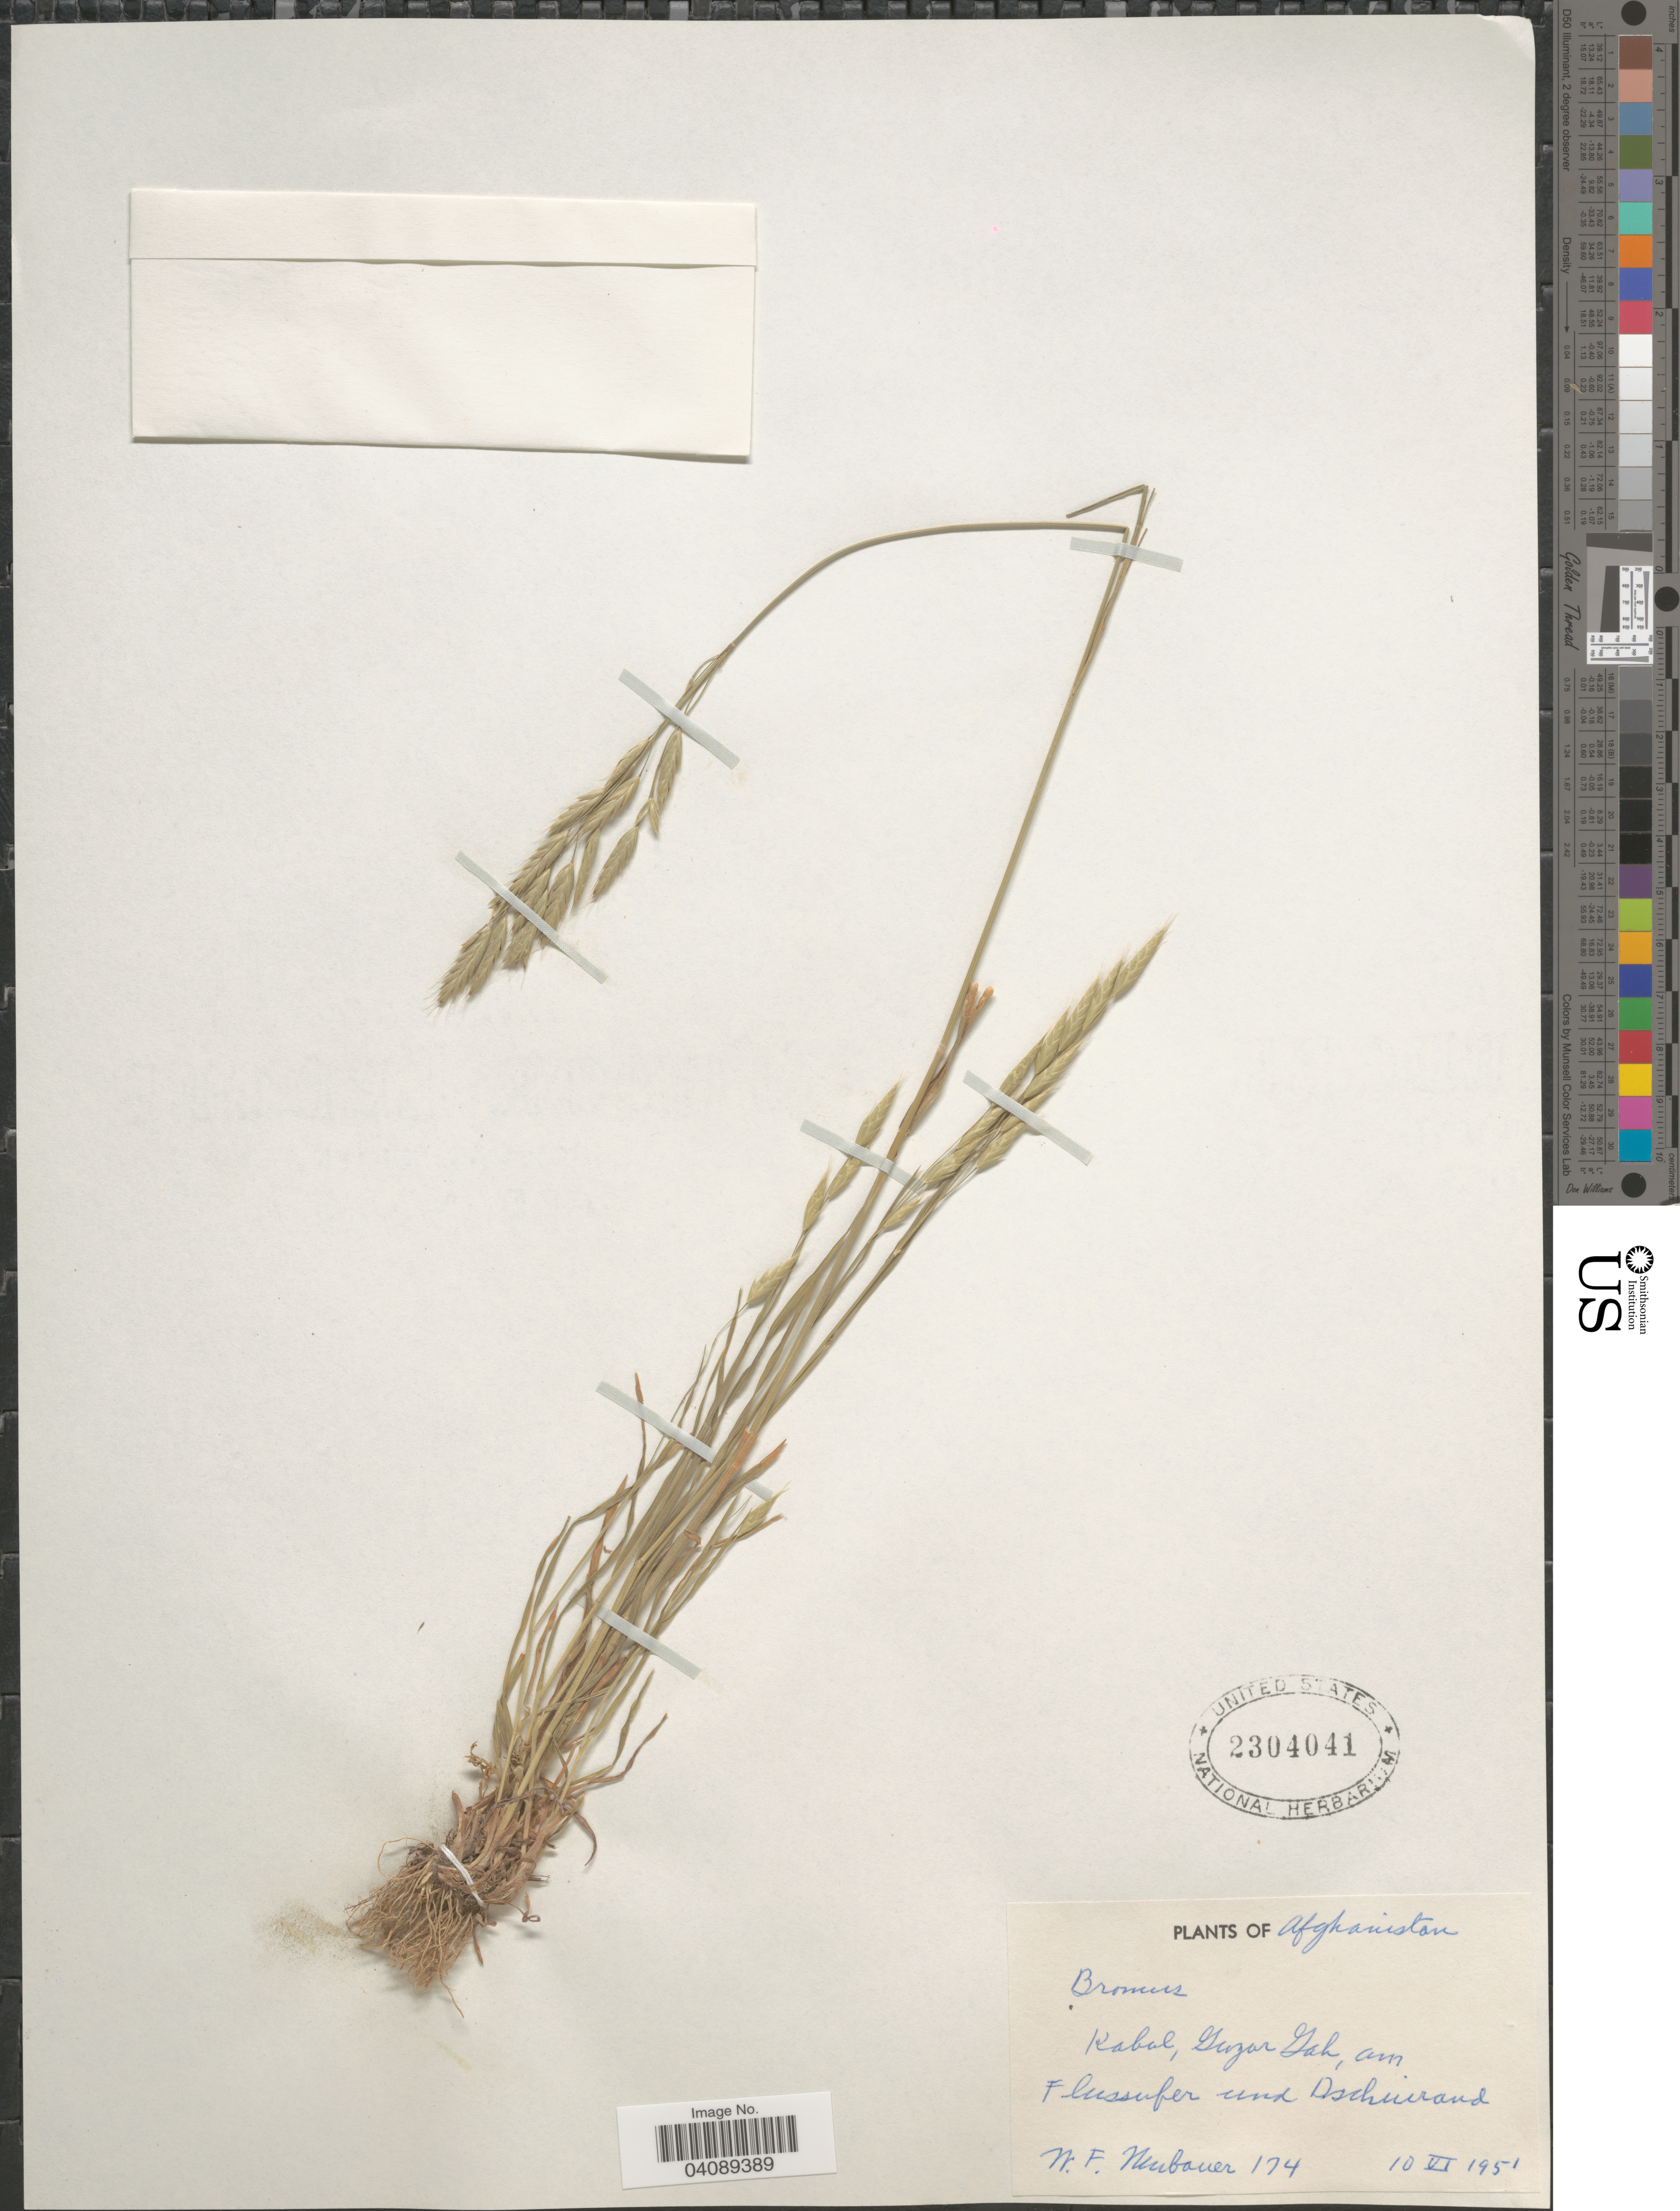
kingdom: Plantae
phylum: Tracheophyta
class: Liliopsida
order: Poales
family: Poaceae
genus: Bromus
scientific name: Bromus sp.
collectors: N. Neubauer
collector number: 174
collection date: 1951-06-10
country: Afghanistan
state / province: Kabul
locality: Kabal, Guzar Gah, am Flussufer und Dschuirand.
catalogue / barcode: US 2304041